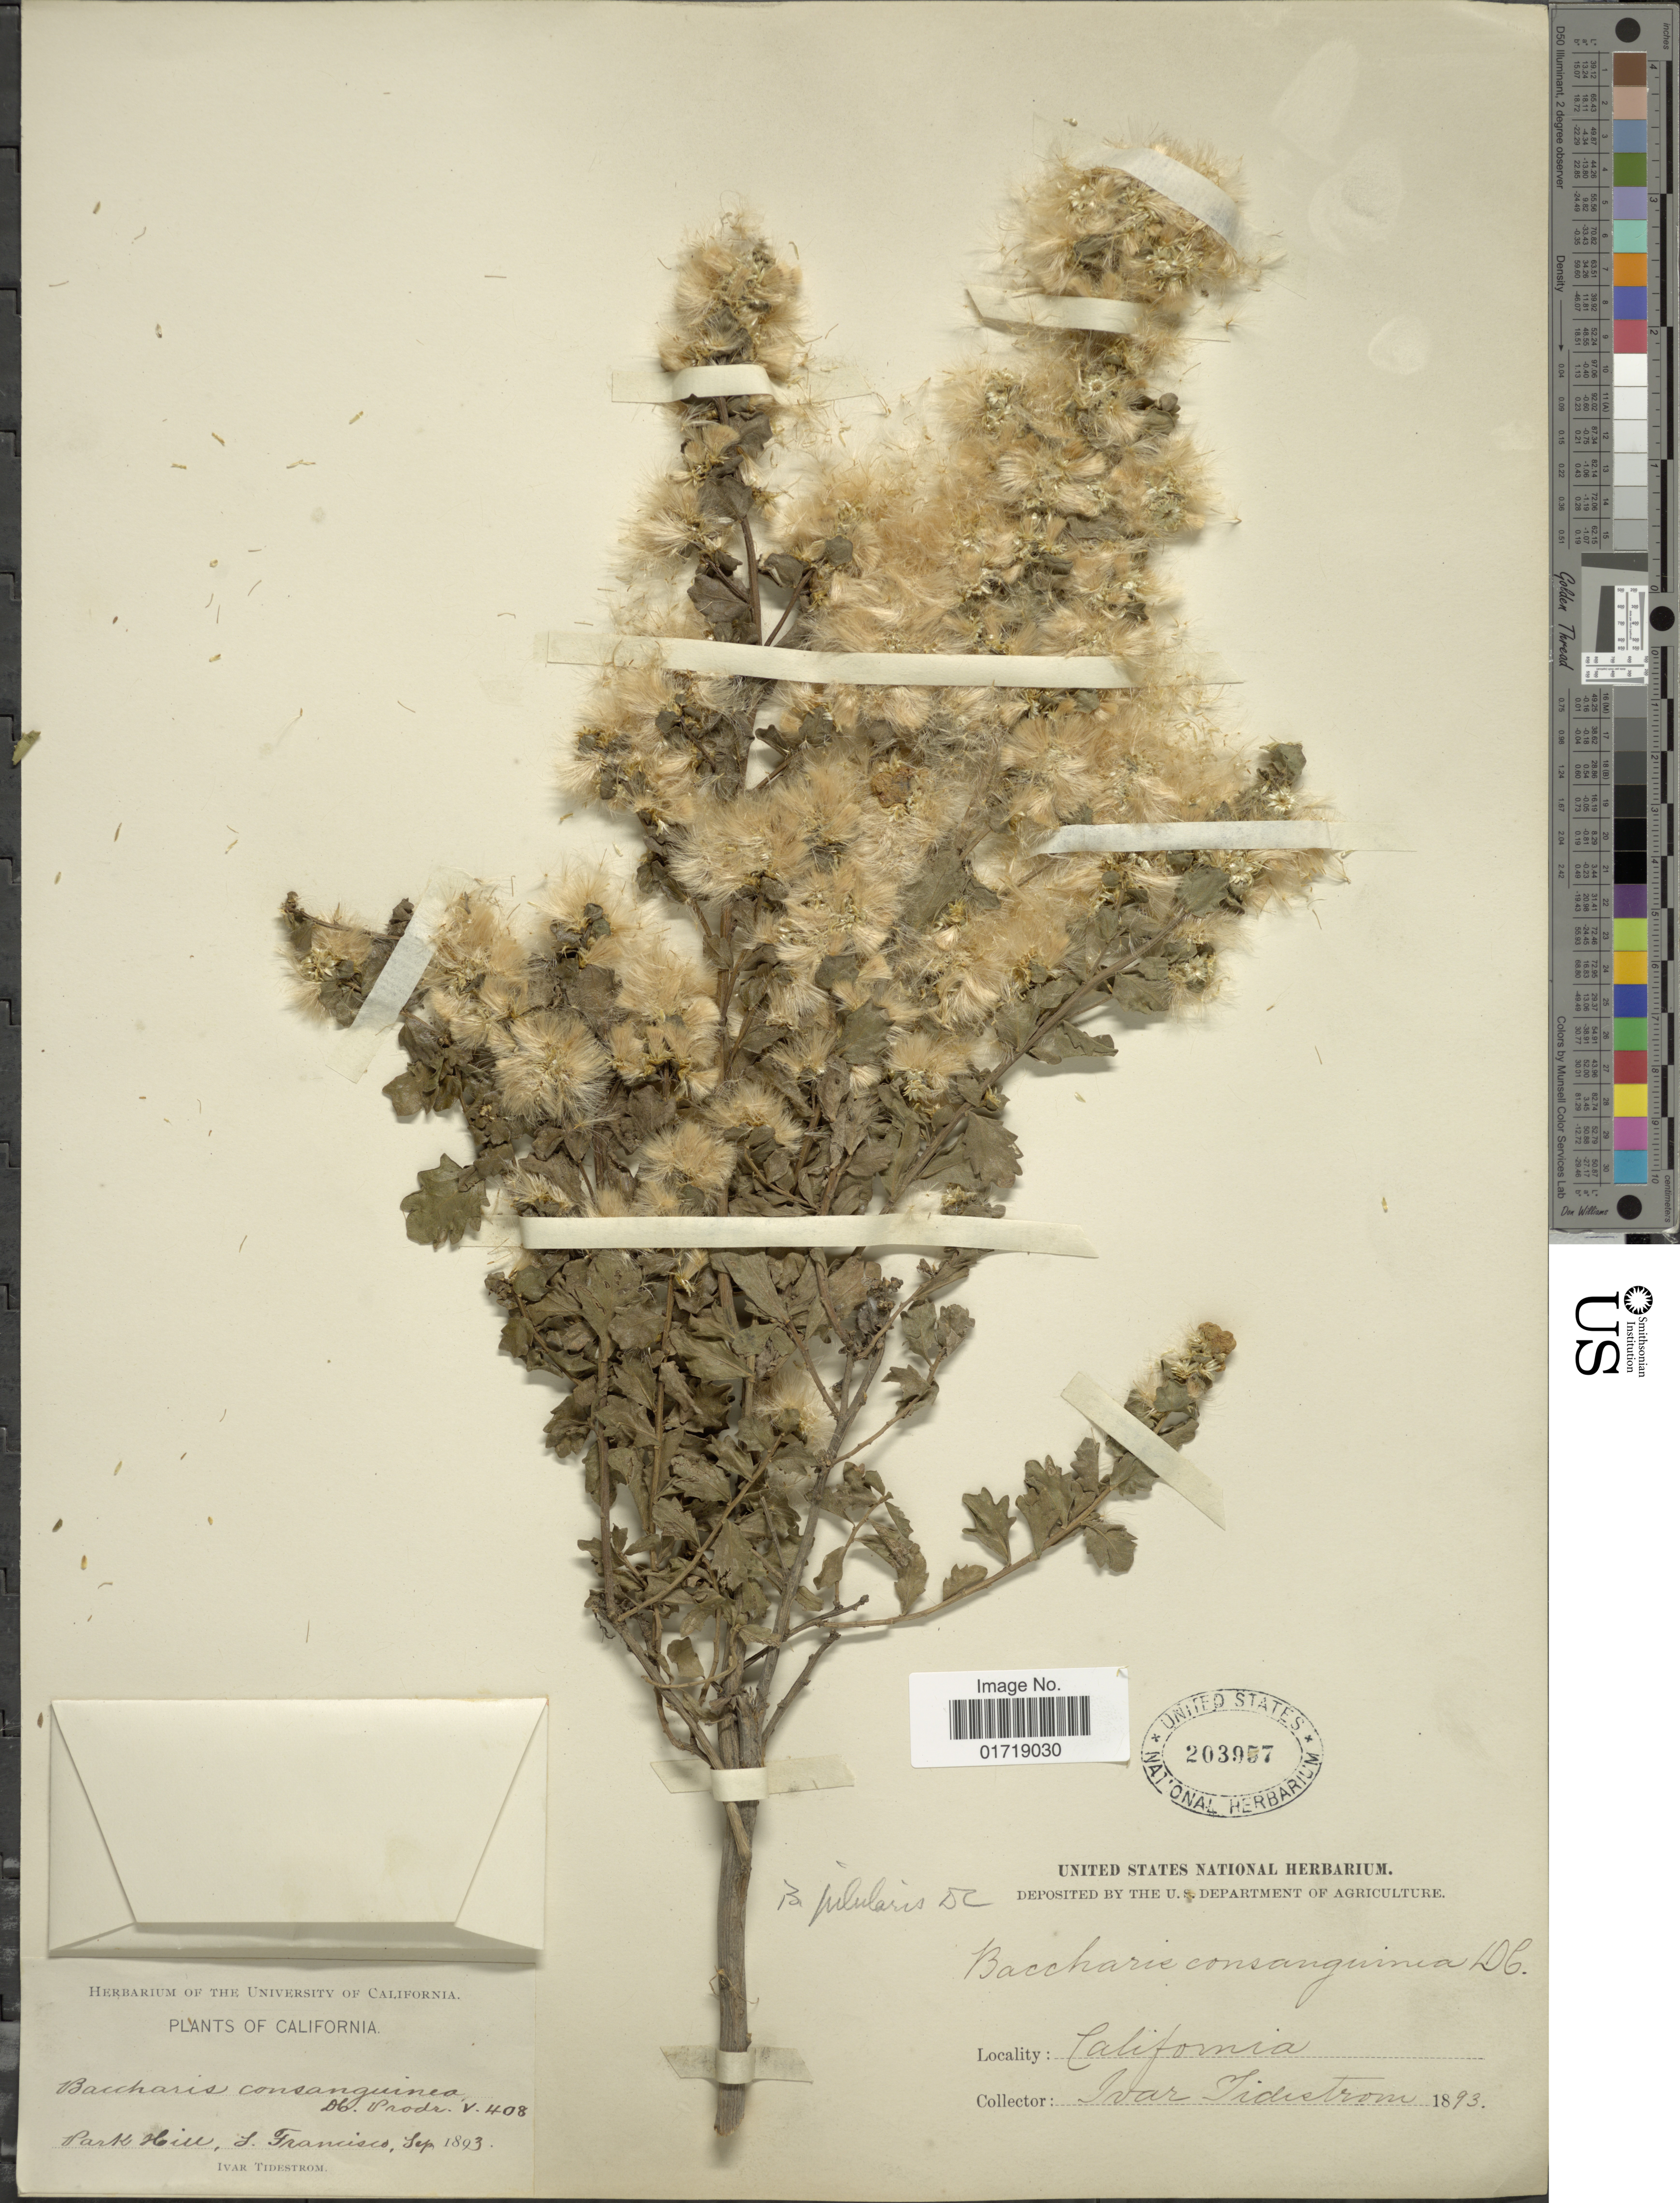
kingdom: Plantae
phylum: Tracheophyta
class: Magnoliopsida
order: Asterales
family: Asteraceae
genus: Baccharis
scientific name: Baccharis pilularis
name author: DC.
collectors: I. F. Tidestrom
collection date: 1893-09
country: United States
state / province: California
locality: Park Hill, S. Francisco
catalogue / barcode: US 203957